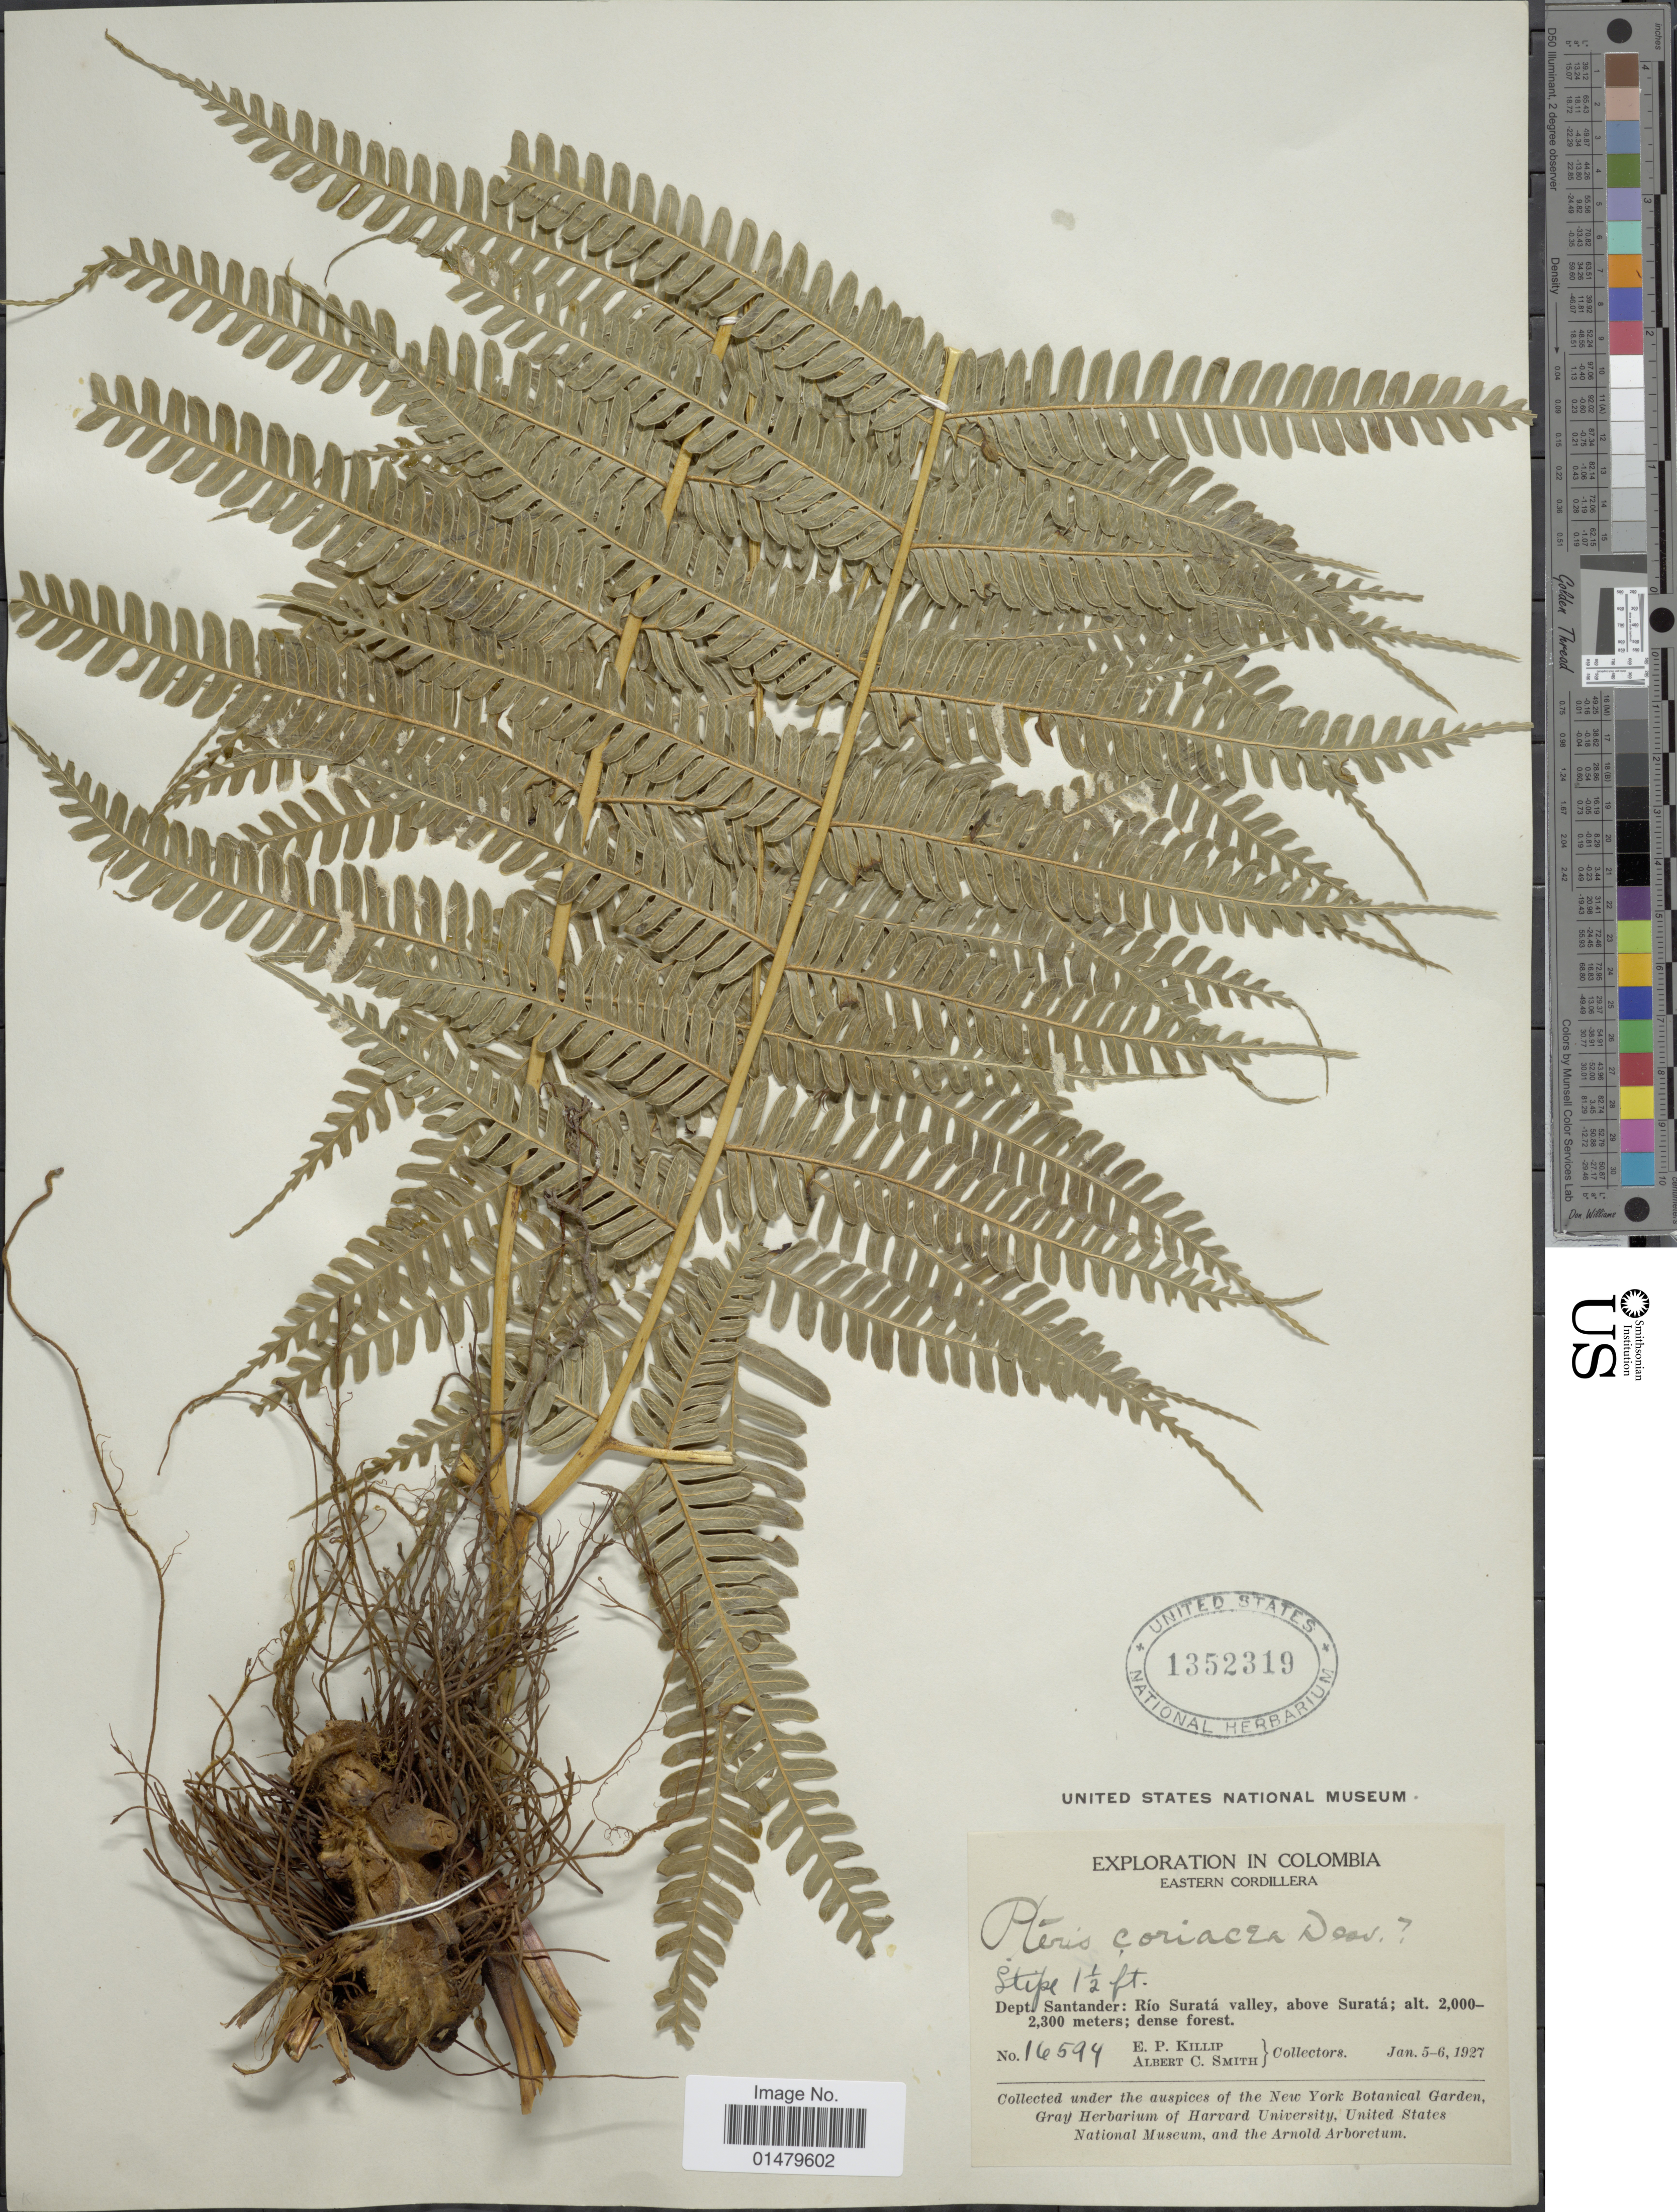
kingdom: Plantae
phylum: Tracheophyta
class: Polypodiopsida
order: Polypodiales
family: Pteridaceae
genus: Pteris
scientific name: Pteris muricata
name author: Rosenst.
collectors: E. P. Killip & A. C. Smith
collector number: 16594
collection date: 1927-01-05/1927-01-06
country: Colombia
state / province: Santander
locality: Dept. Santander: Rio Surata valley, above Surata.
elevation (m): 2000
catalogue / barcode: US 1352319